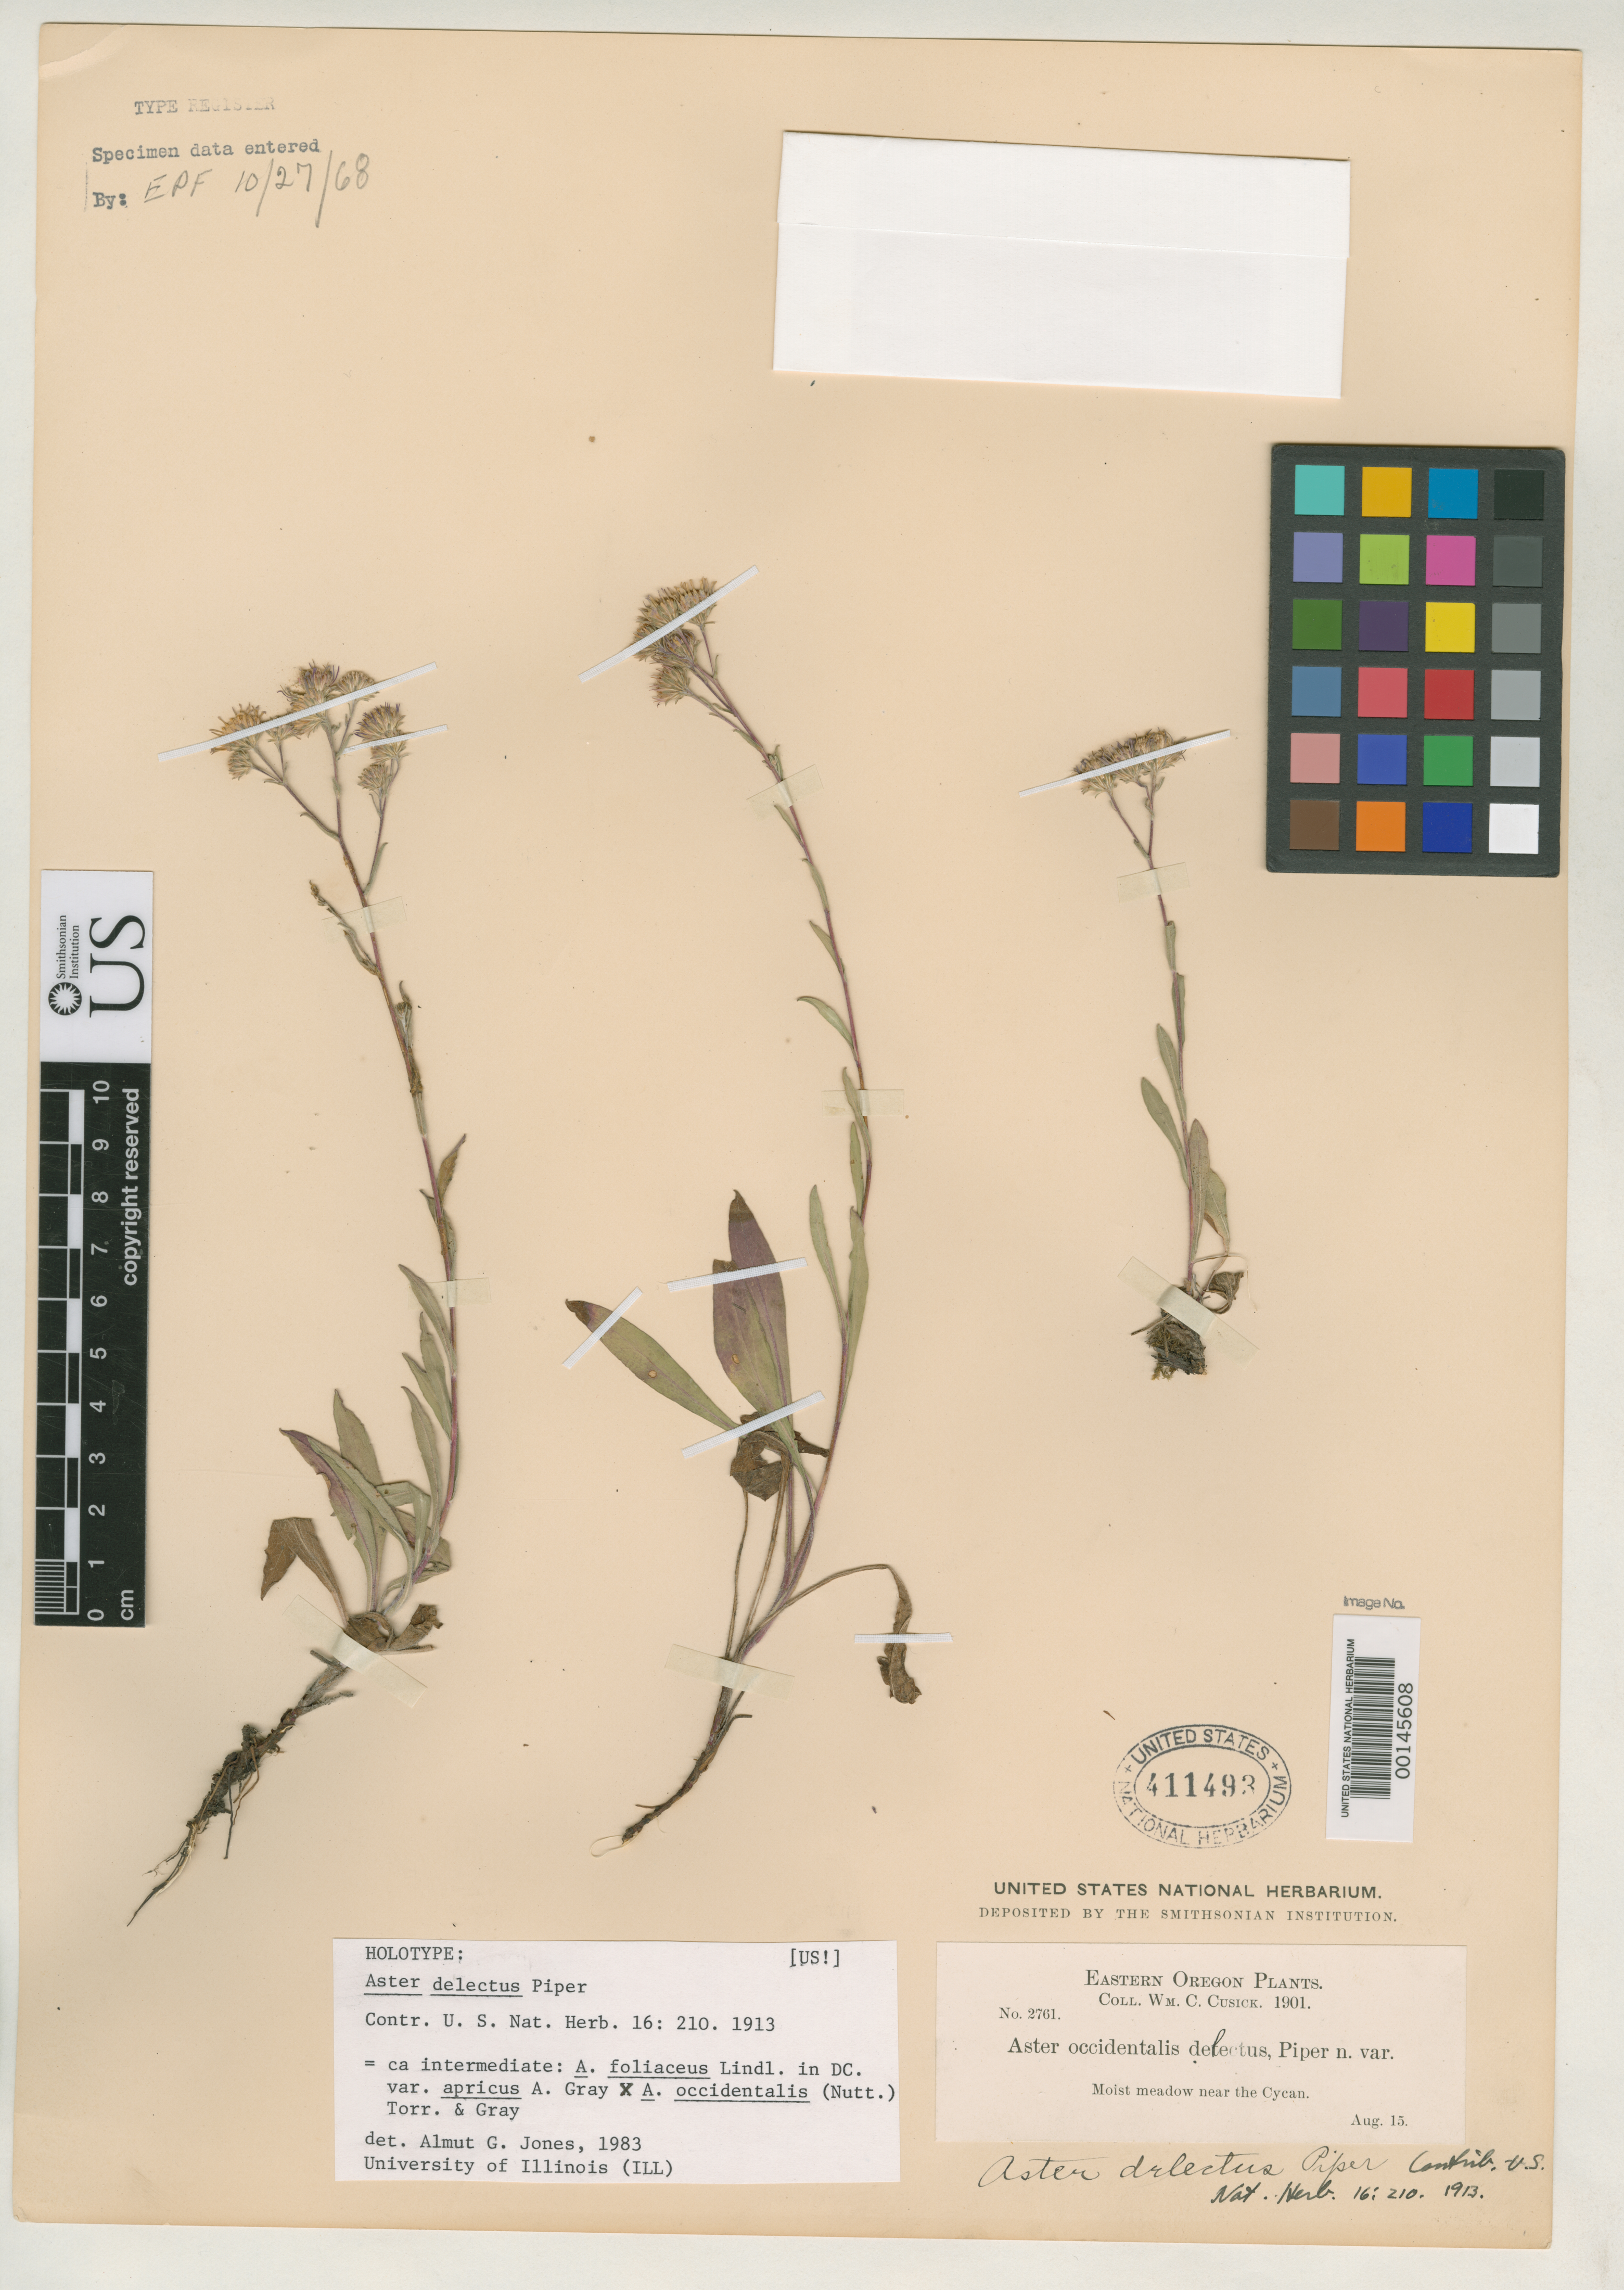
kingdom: Plantae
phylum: Tracheophyta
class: Magnoliopsida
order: Asterales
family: Asteraceae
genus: Aster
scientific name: Aster delectus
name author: Piper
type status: Holotype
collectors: W. C. Cusick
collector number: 2761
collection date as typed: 15 Aug 1901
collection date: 1901-08-15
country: United States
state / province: Oregon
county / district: Klamath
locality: Near Sycan River.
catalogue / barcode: US 411493